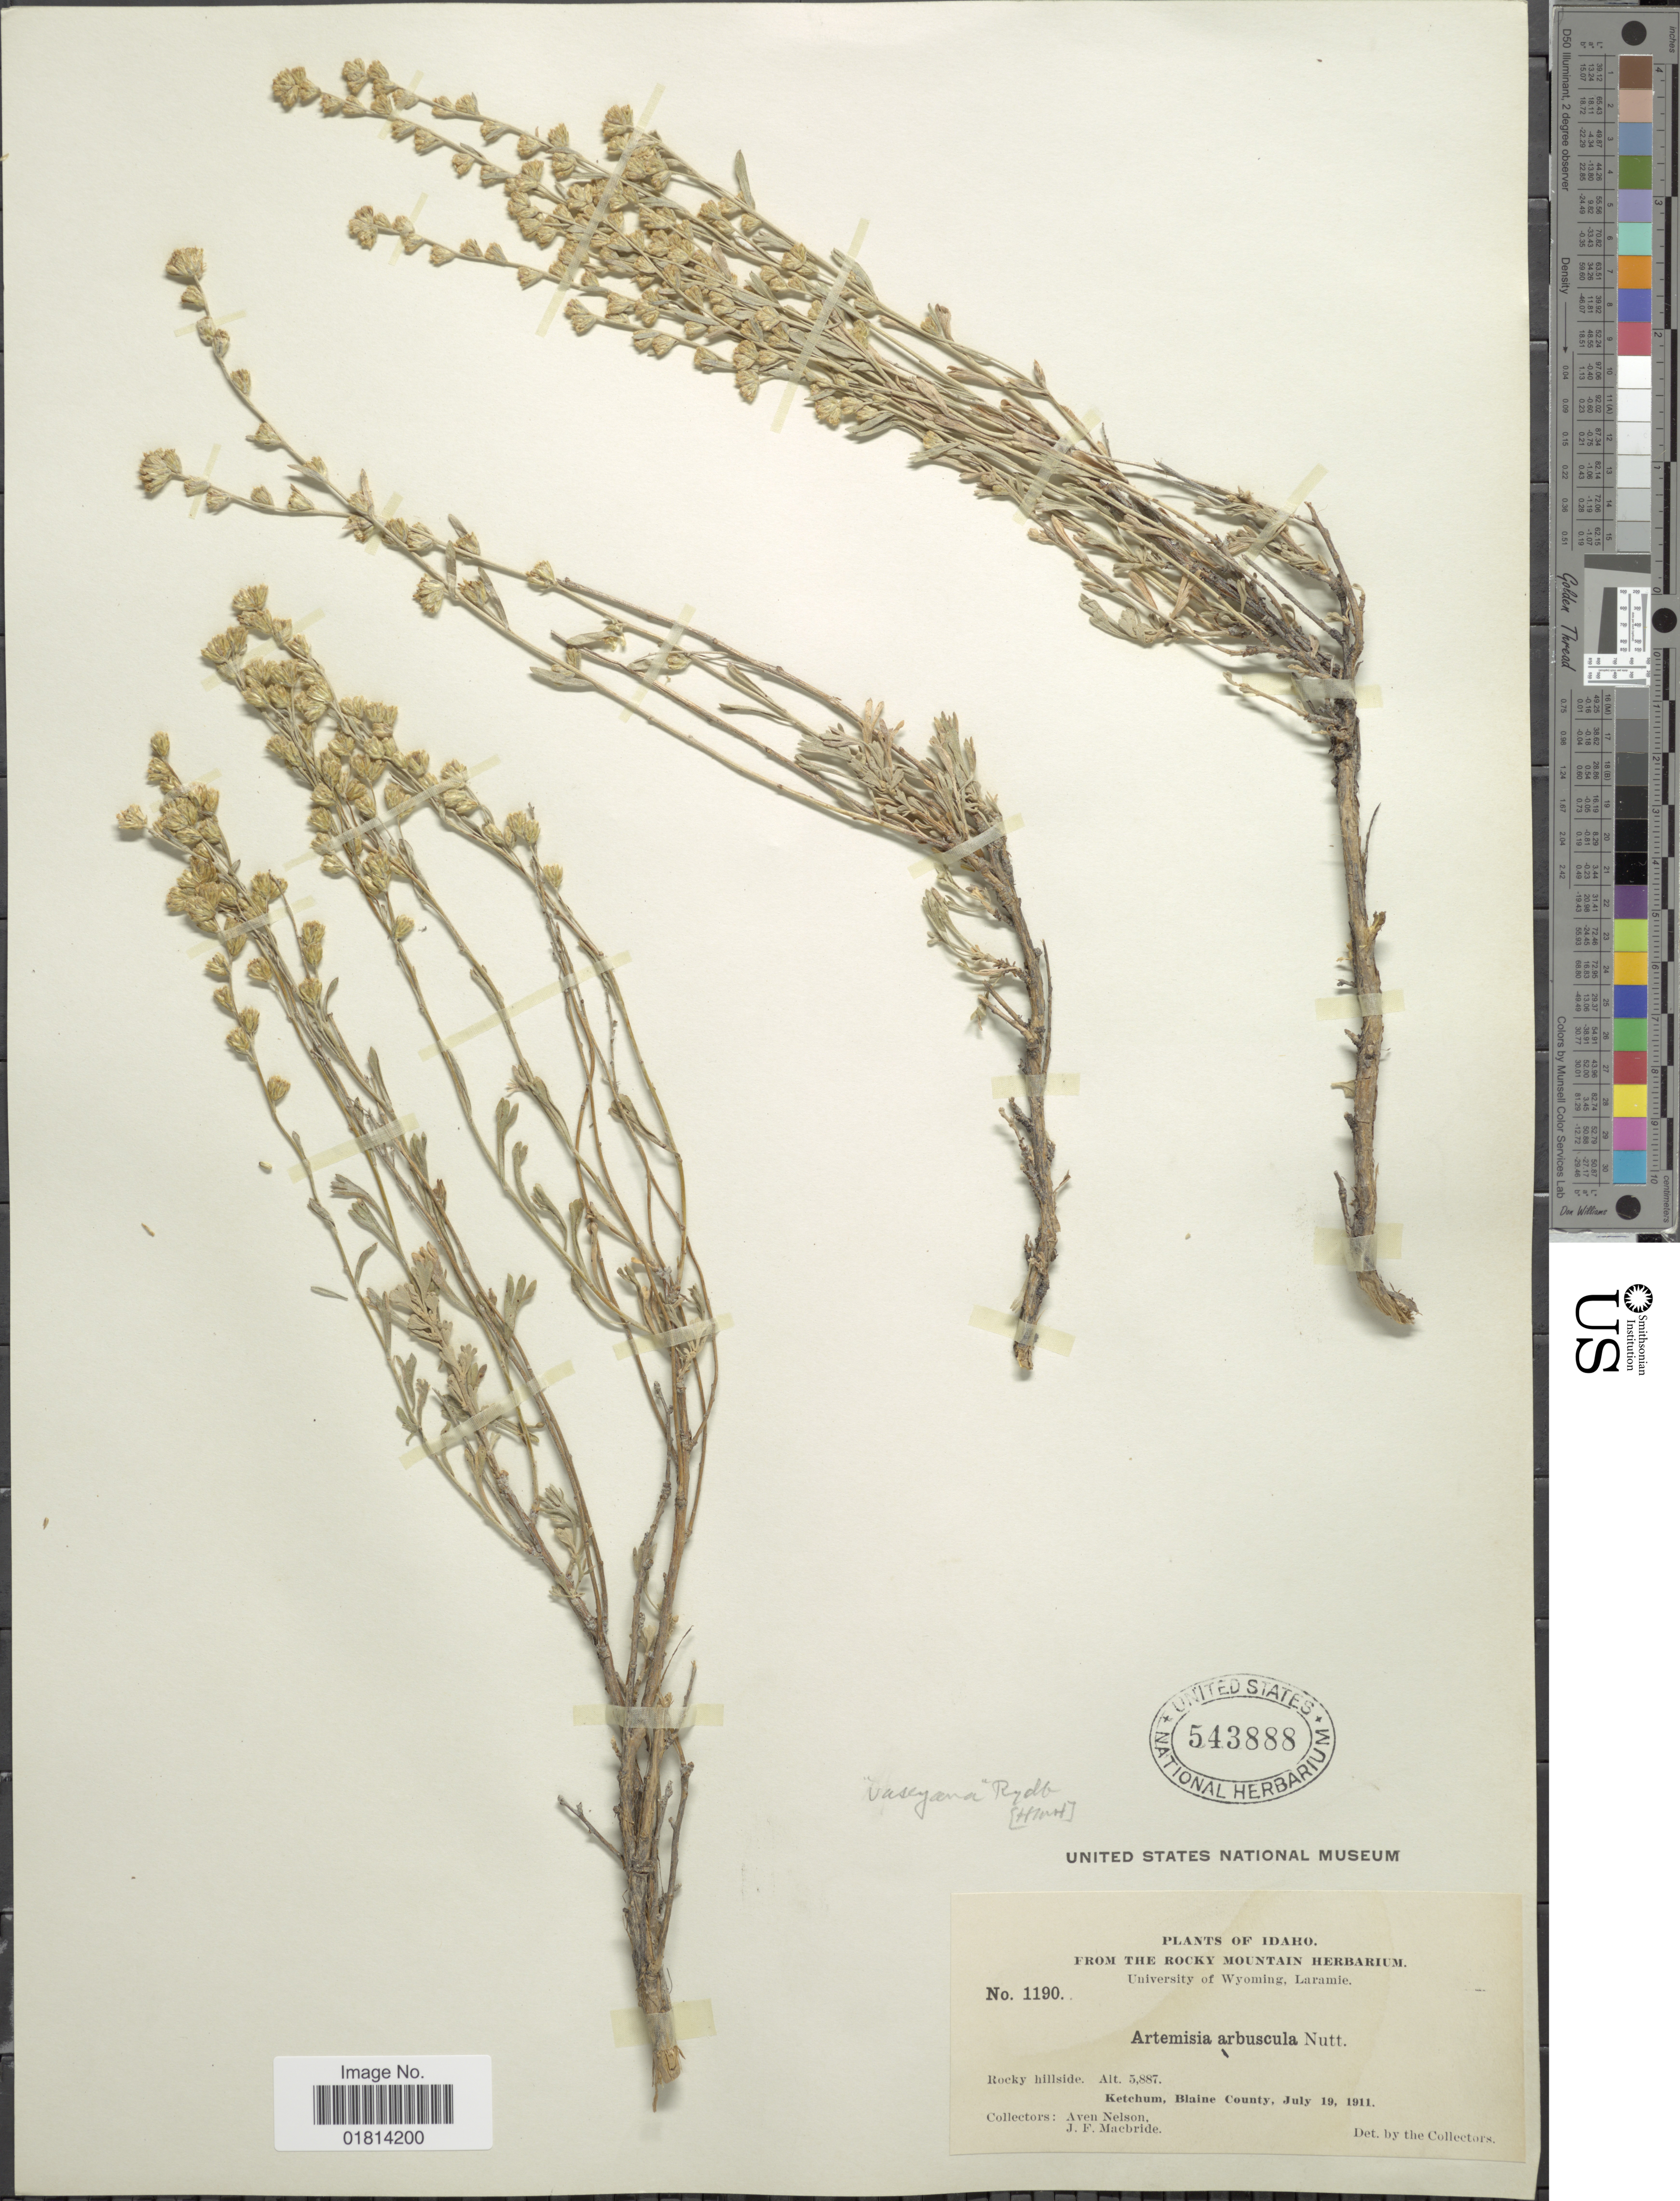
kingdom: Plantae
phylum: Tracheophyta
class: Magnoliopsida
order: Asterales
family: Asteraceae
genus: Artemisia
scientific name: Artemisia arbuscula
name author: Nutt.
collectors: A. Nelson & J. F. Macbride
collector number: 1190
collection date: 1911-07-19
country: United States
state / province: Idaho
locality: Rocky hillside. Ketchum, Blaine County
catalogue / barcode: US 543888